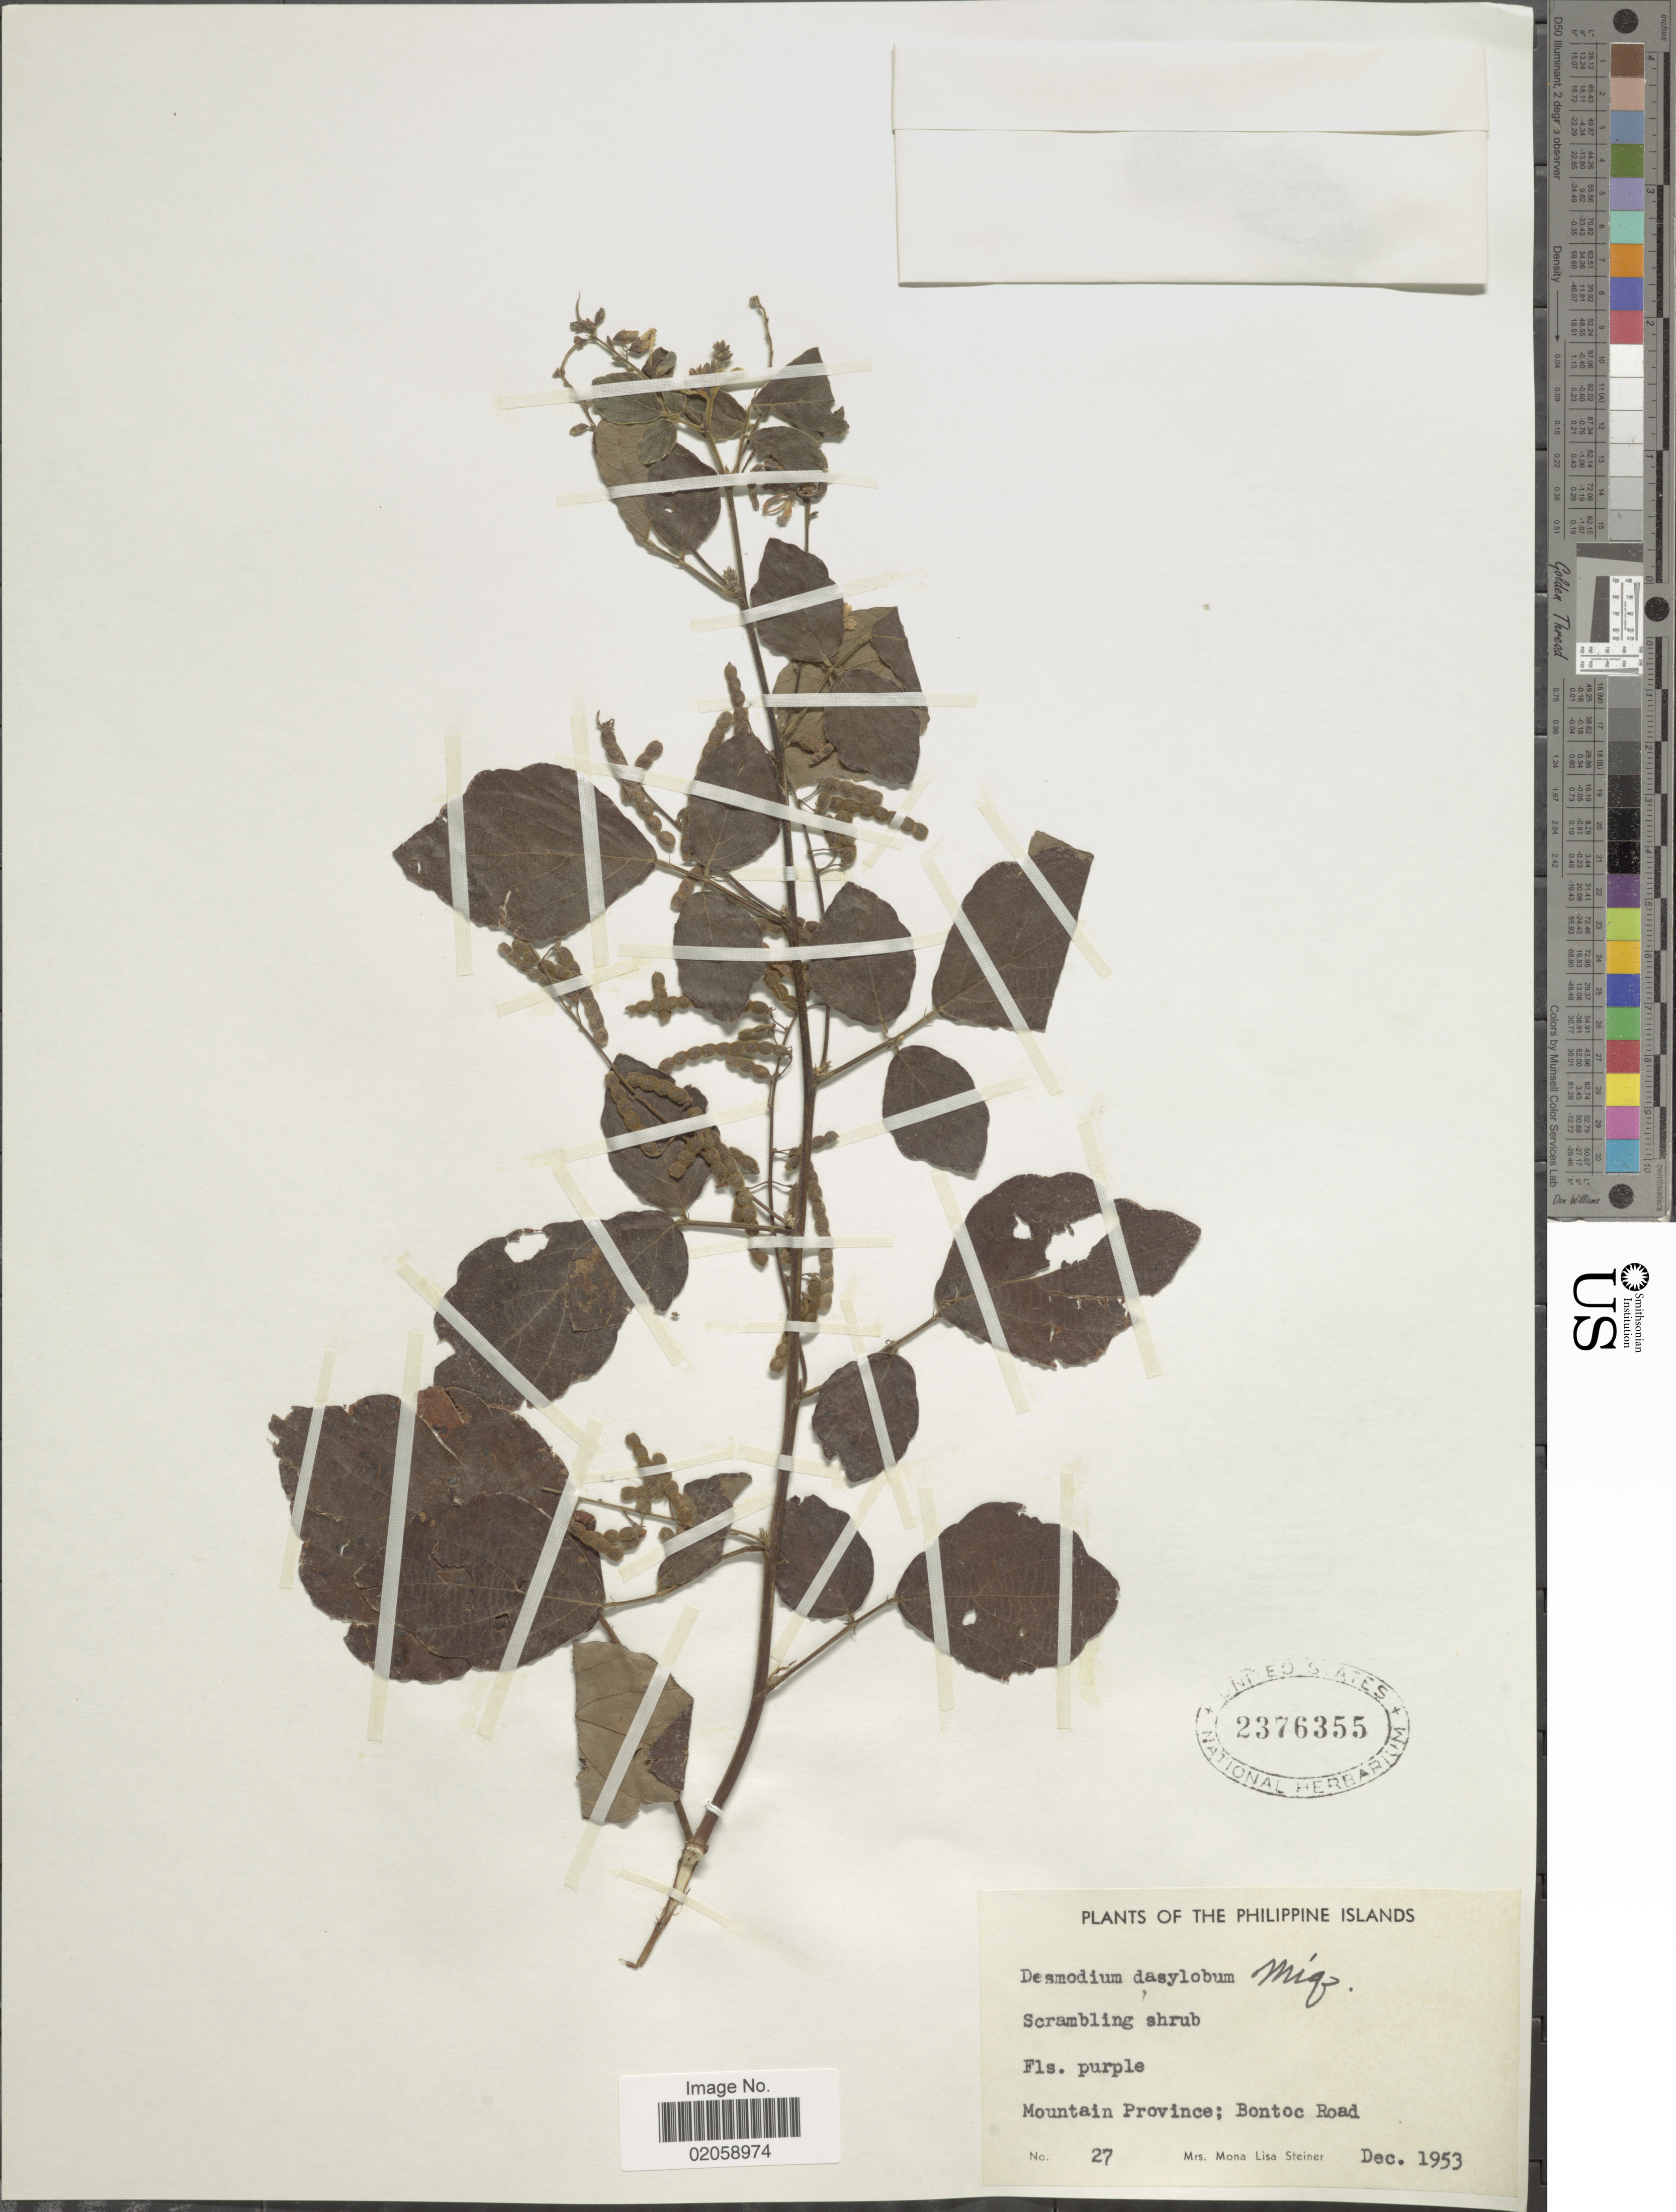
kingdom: Plantae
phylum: Tracheophyta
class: Magnoliopsida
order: Fabales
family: Fabaceae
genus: Puhuaea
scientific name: Puhuaea sequax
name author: (Wall.) H. Ohashi & K. Ohashi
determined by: Strong, Mark T., (BOT), Smithsonian Institution - National Museum of Natural History (UNITED STATES)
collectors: M. Steiner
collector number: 27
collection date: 1953-12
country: Philippines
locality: Philippine Islands. Mountain Province; Bontoc Road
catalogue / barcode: US 2376355